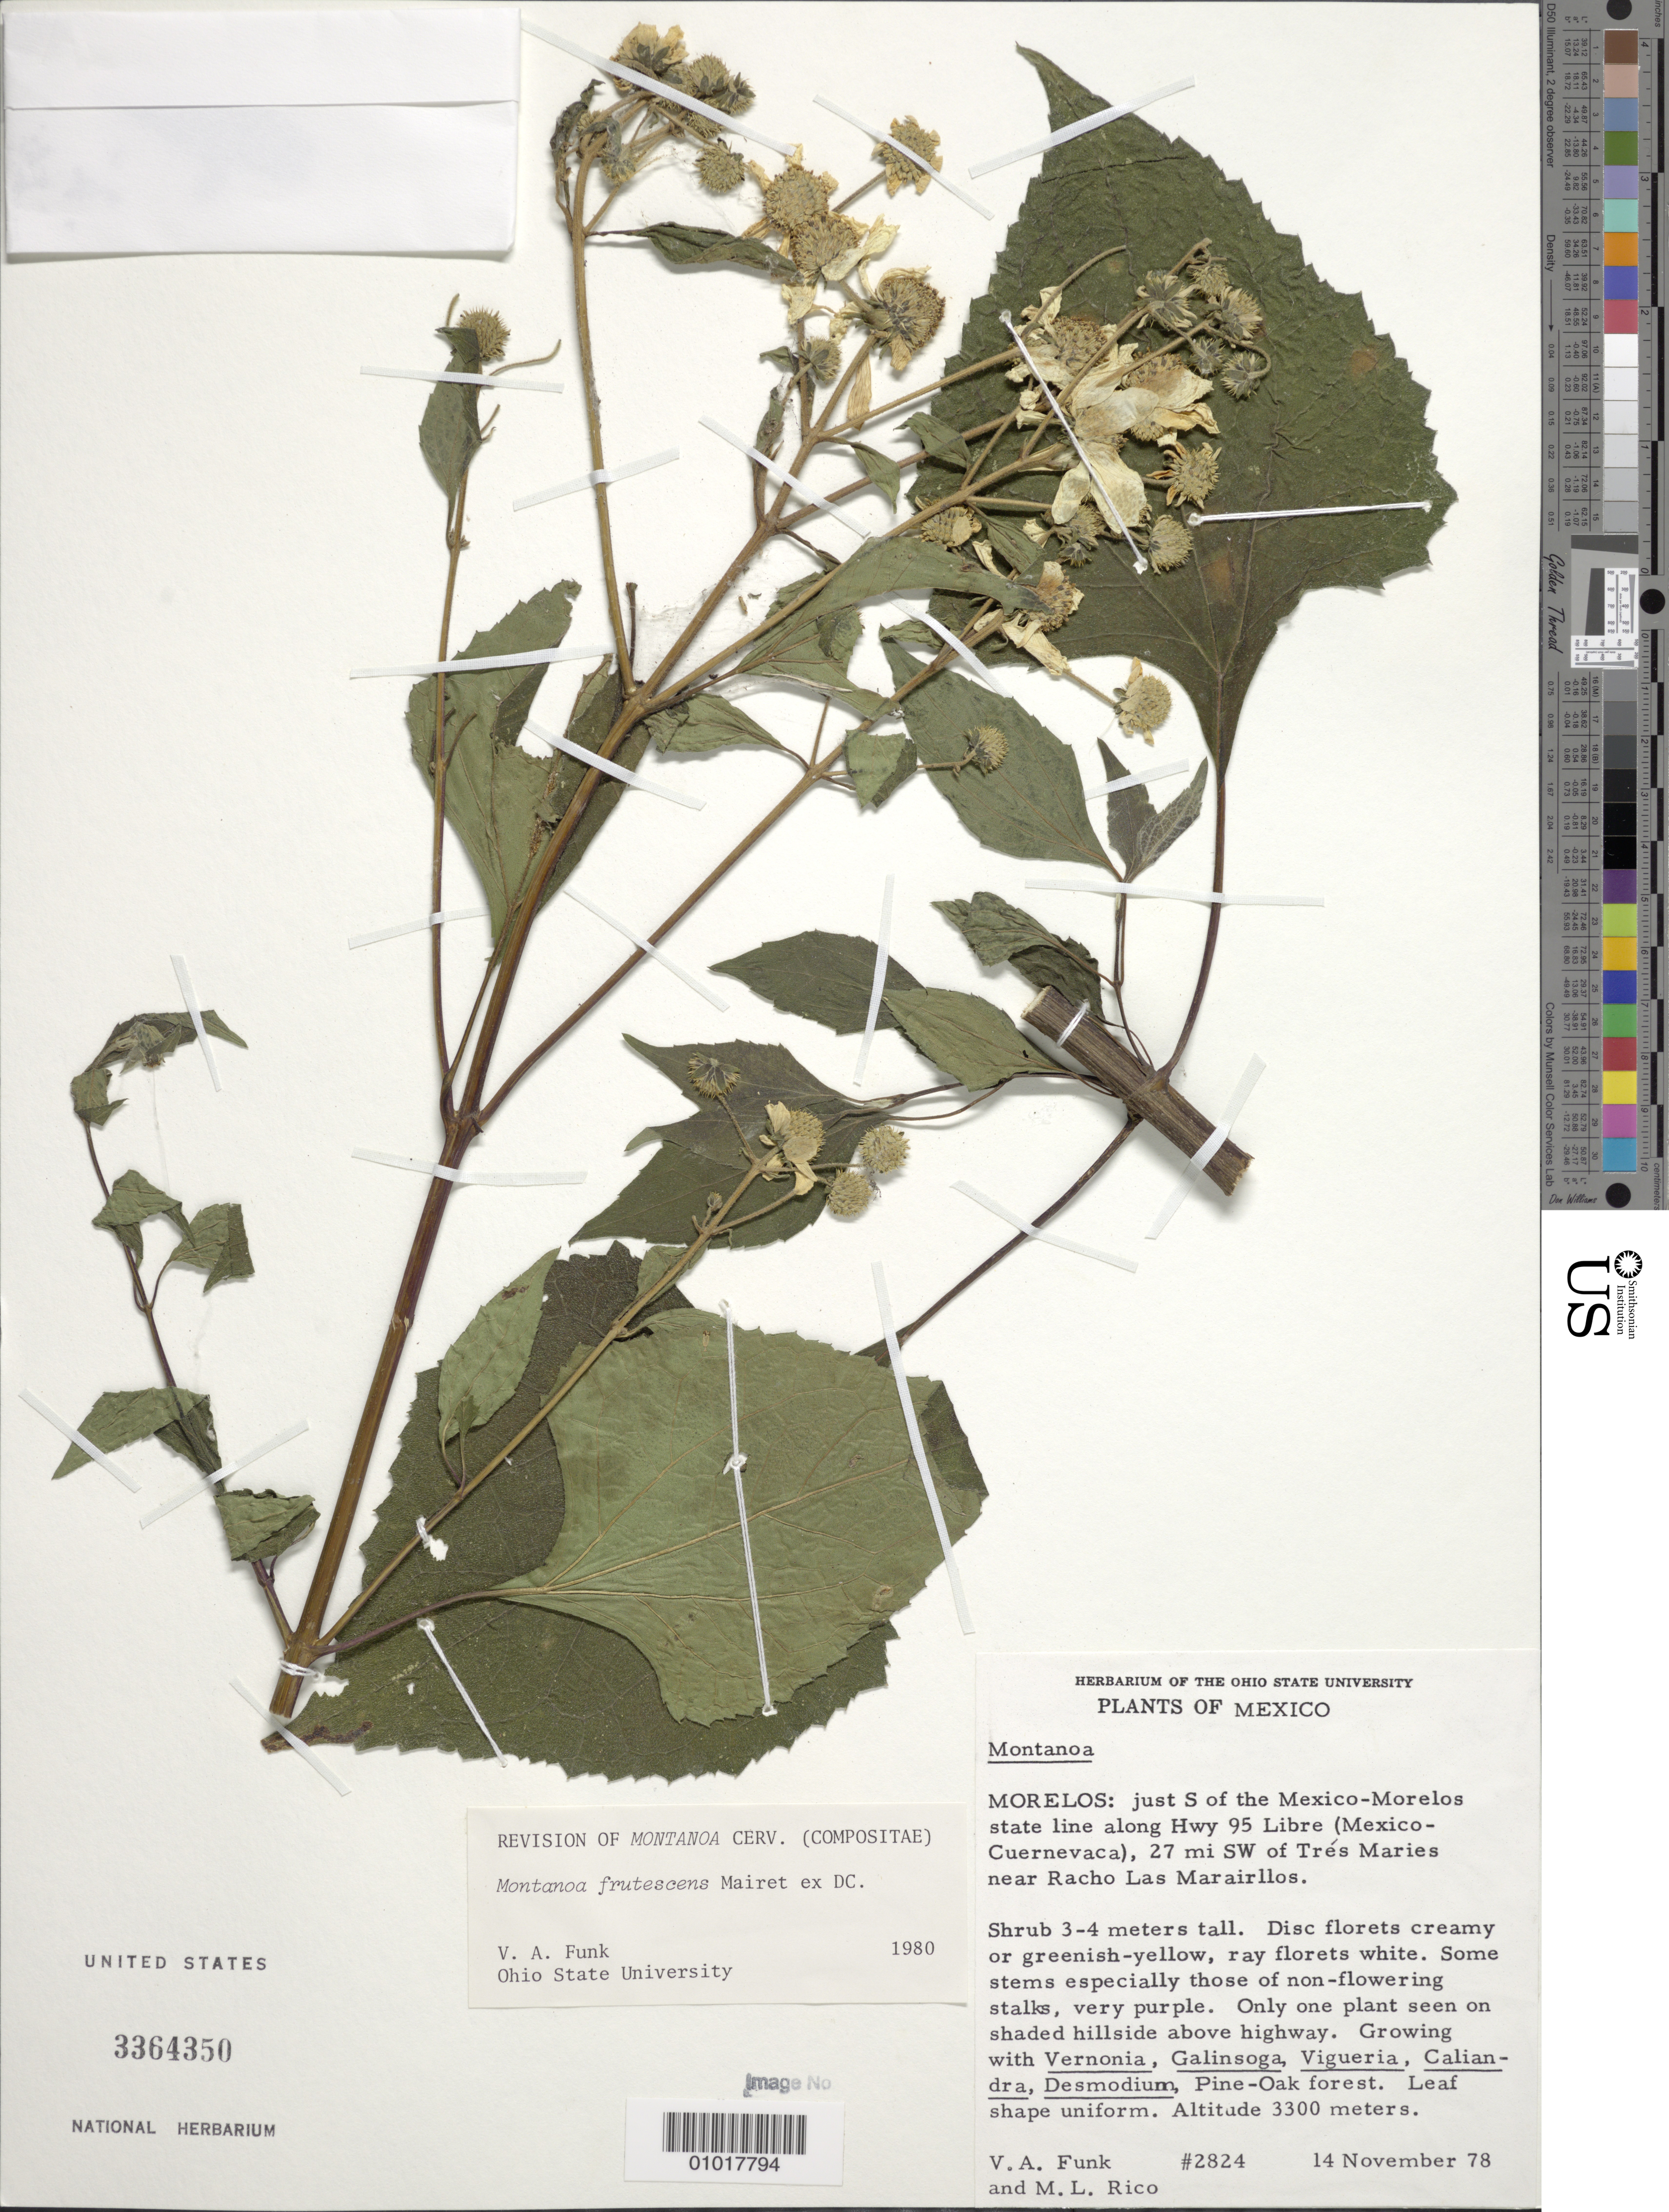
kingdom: Plantae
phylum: Tracheophyta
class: Magnoliopsida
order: Asterales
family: Asteraceae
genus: Montanoa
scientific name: Montanoa frutescens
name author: Mairet ex DC.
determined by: Funk, Vicki A., (BOT), Smithsonian Institution - National Museum of Natural History (UNITED STATES)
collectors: V. Funk & M. Rico Arce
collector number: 2824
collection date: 1978-11-14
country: Mexico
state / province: Morelos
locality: Just S of the Mexico-Morelos state line along Hwy 95 Libre (Mexico-Cuernevaca), 27 mi SW of Trés Maries near Racho Las Marairllos.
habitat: Pine-Oak forest.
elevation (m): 3300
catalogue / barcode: US 3364350